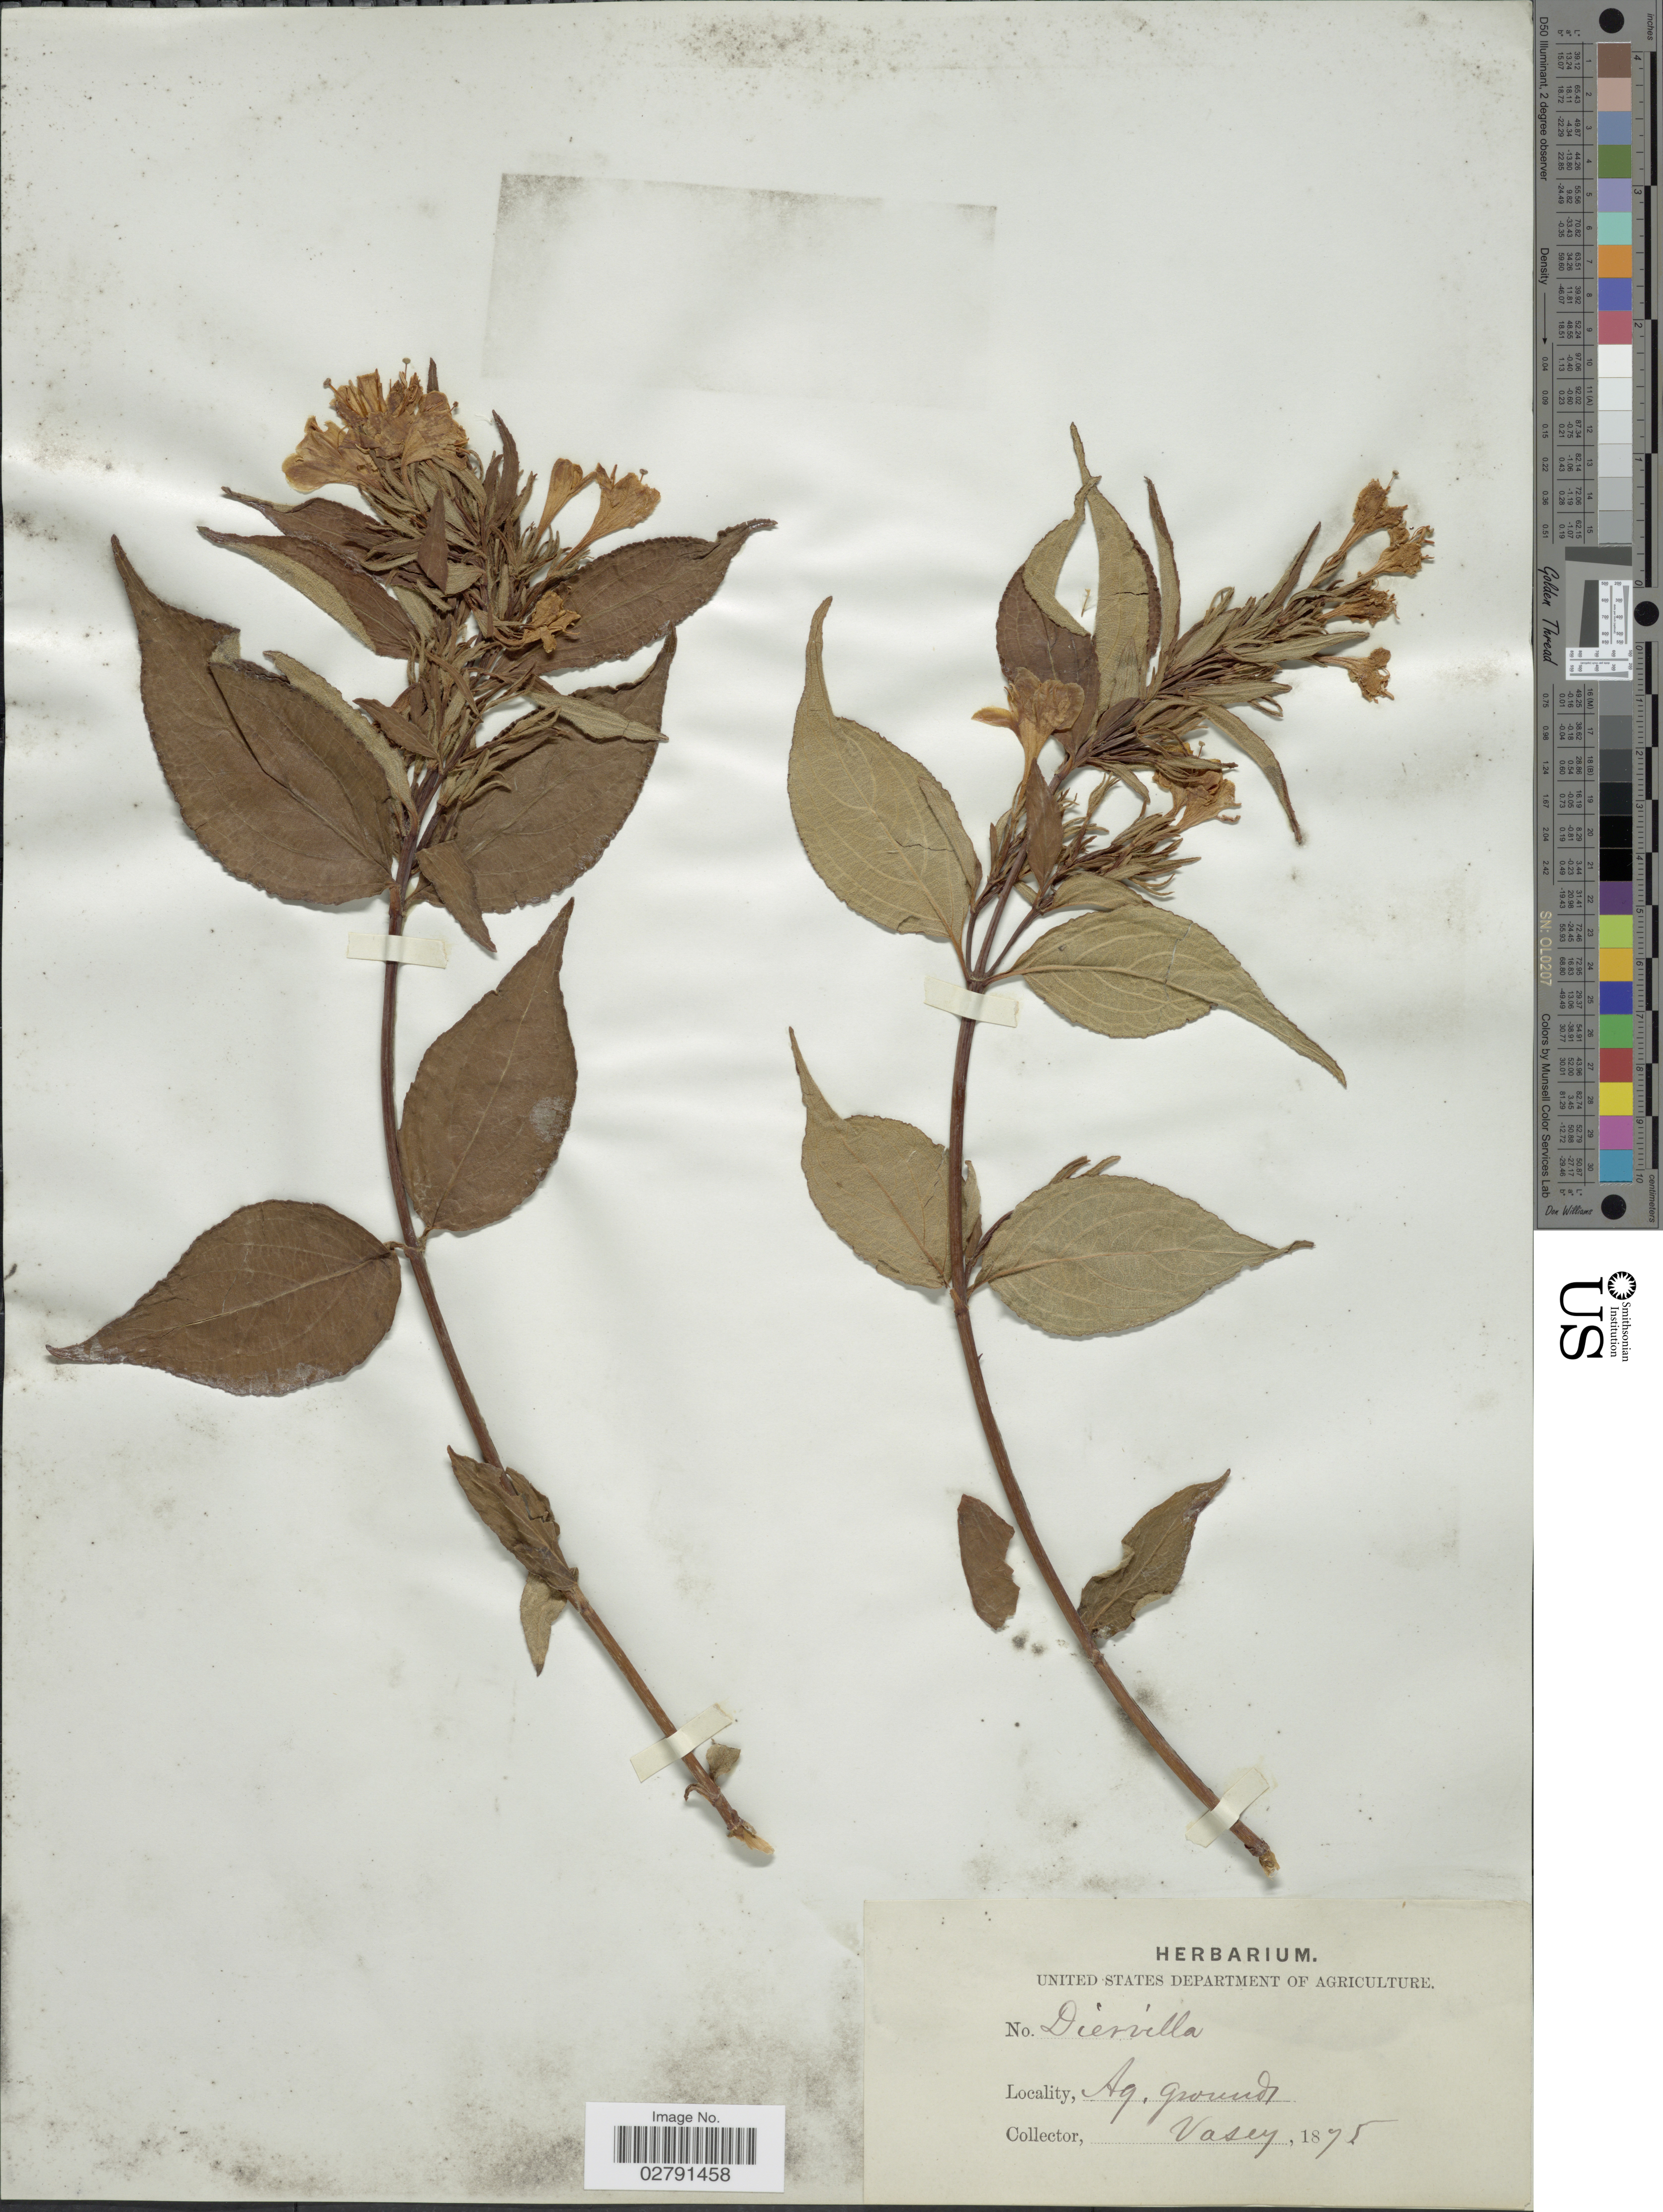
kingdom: Plantae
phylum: Tracheophyta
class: Magnoliopsida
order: Dipsacales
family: Caprifoliaceae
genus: Diervilla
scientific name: Diervilla sp.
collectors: Vasey, --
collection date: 1875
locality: Ag. grounds.